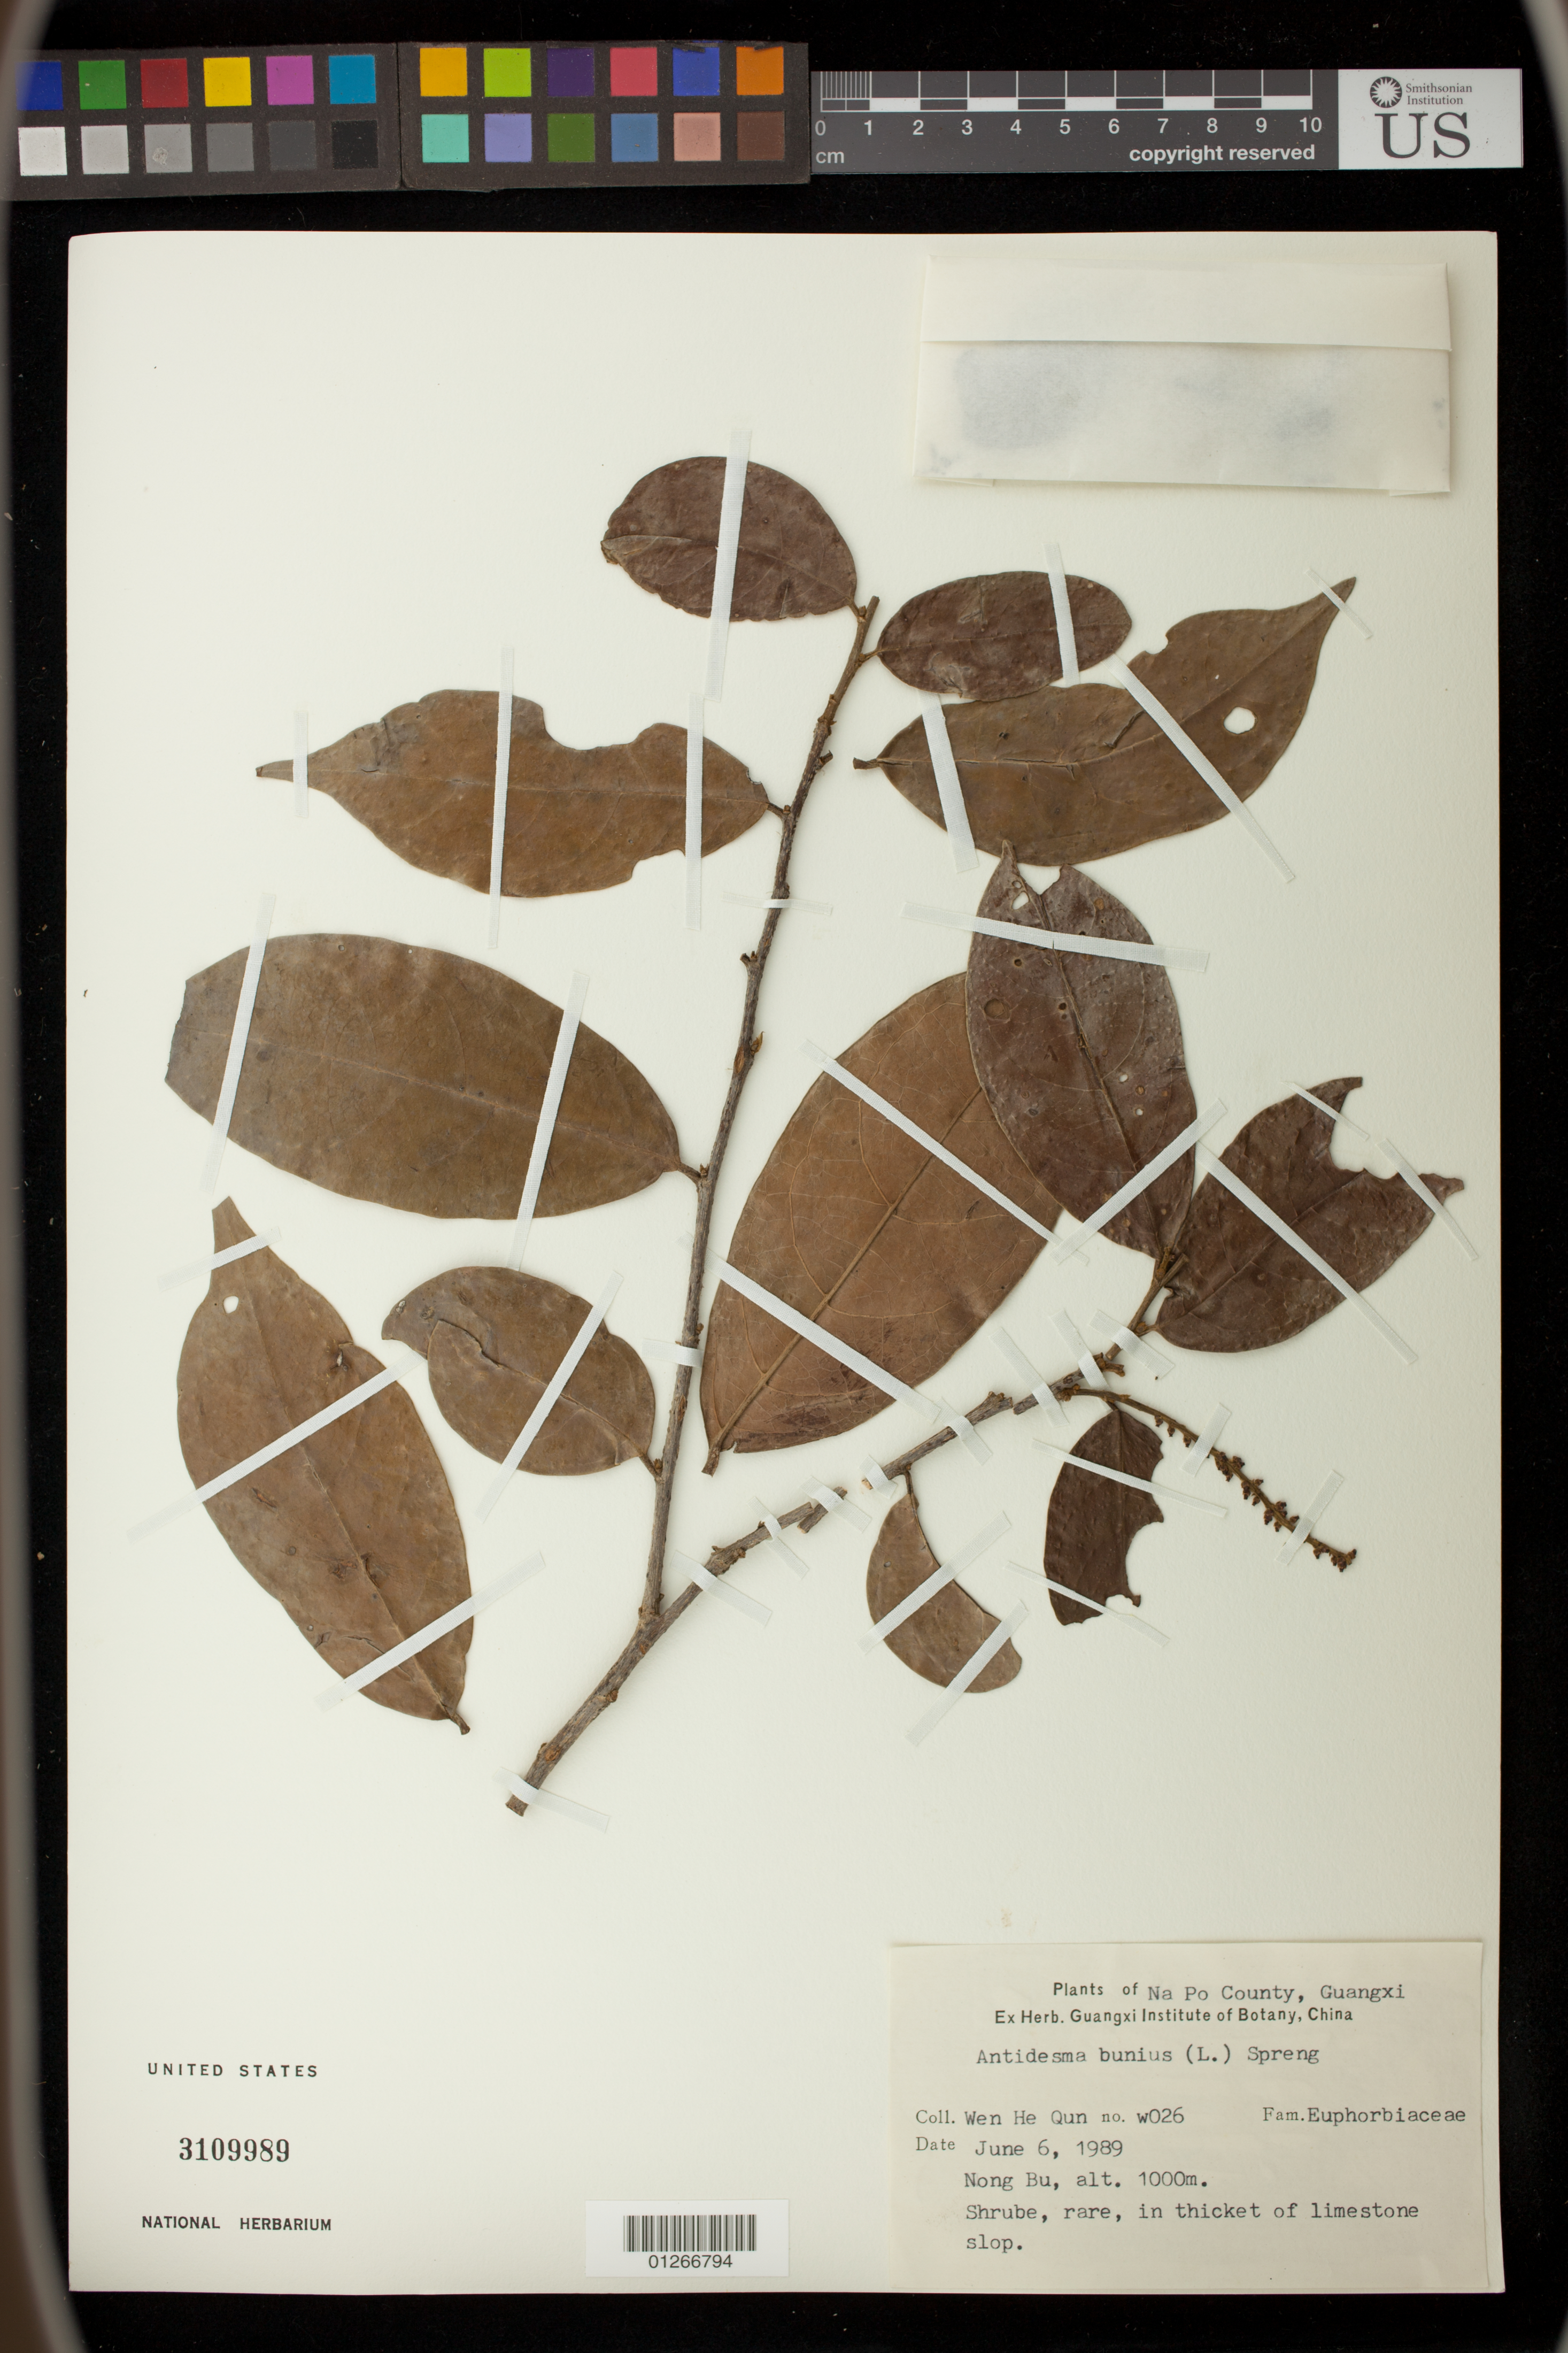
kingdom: Plantae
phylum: Tracheophyta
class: Magnoliopsida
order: Malpighiales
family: Phyllanthaceae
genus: Antidesma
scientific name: Antidesma bunius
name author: (L.) Spreng.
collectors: W. Qun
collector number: W026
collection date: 1989-06-06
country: China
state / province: Guangxi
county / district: Na Po County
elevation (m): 1000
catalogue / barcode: US 3109989